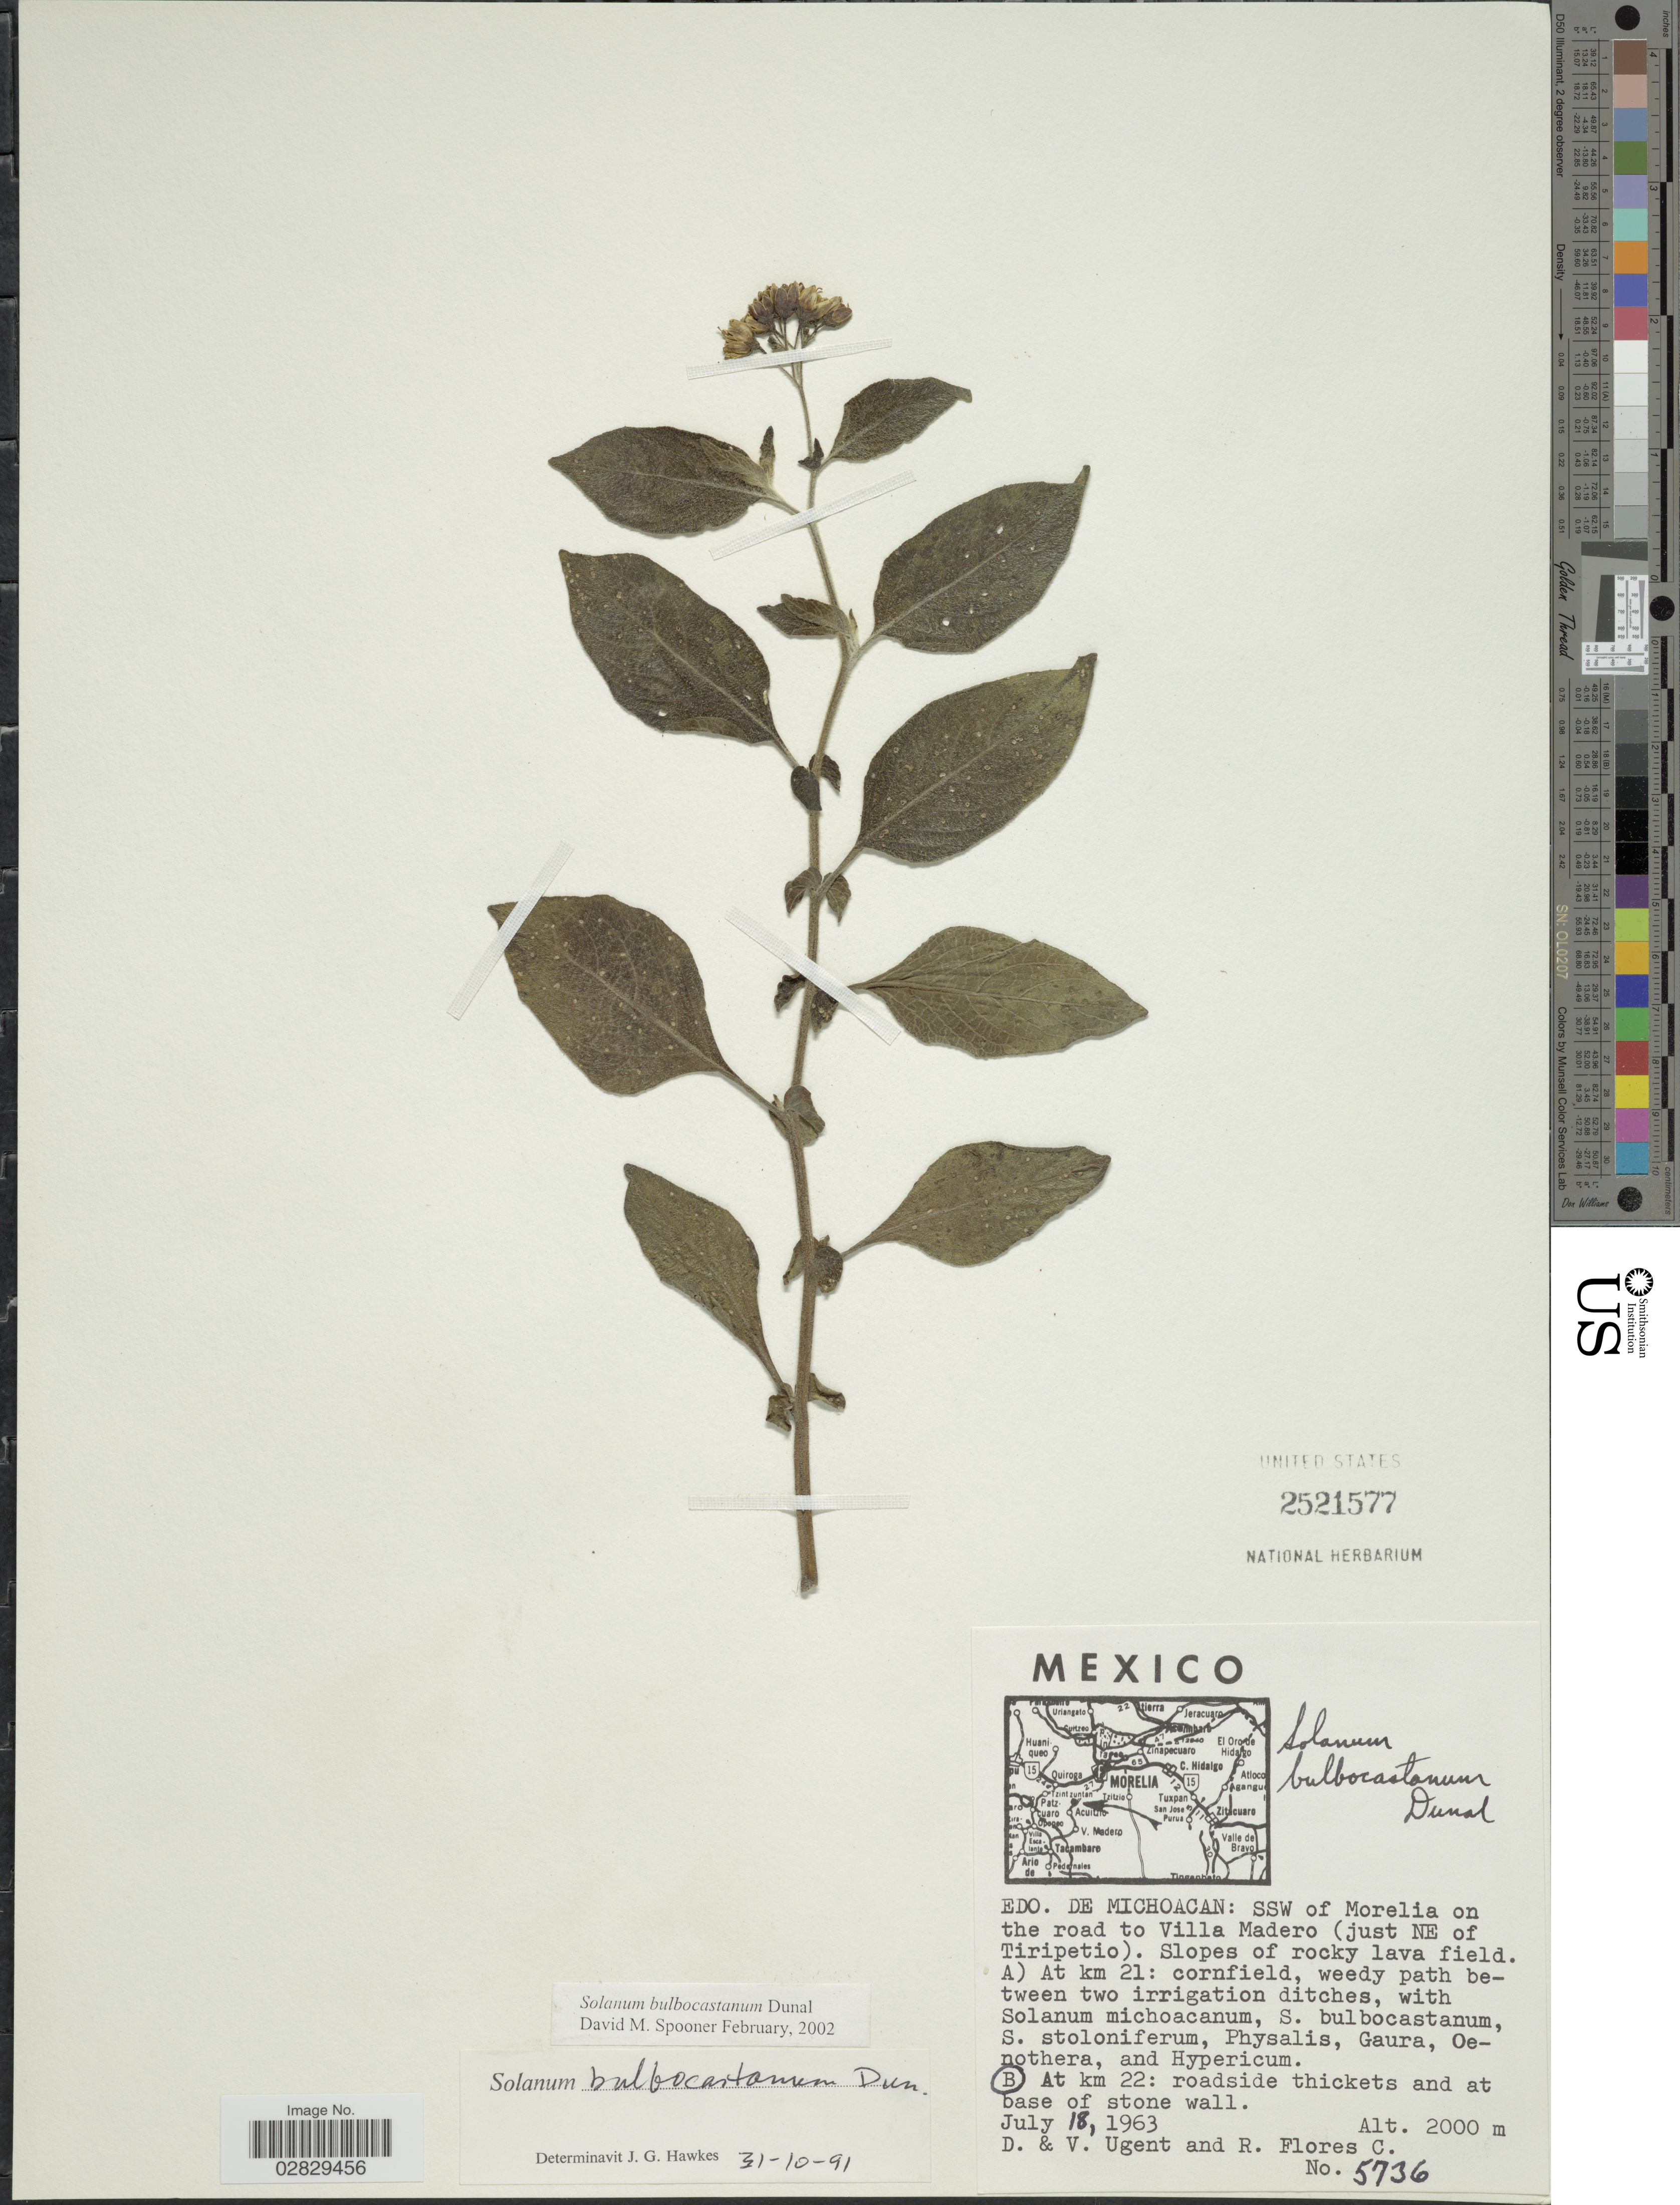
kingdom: Plantae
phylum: Tracheophyta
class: Magnoliopsida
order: Solanales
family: Solanaceae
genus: Solanum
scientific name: Solanum bulbocastanum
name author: Dunal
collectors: D. Ugent, V. Ugent & R. Flores-C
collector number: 5736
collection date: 1963-07-18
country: Mexico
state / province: Michoacán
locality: SSW of Morelia on the road to Villa Madero (just NE of Tiripetio). At km 22: roadside thickets and at base of stone wall.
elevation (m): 2000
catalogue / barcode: US 2521577